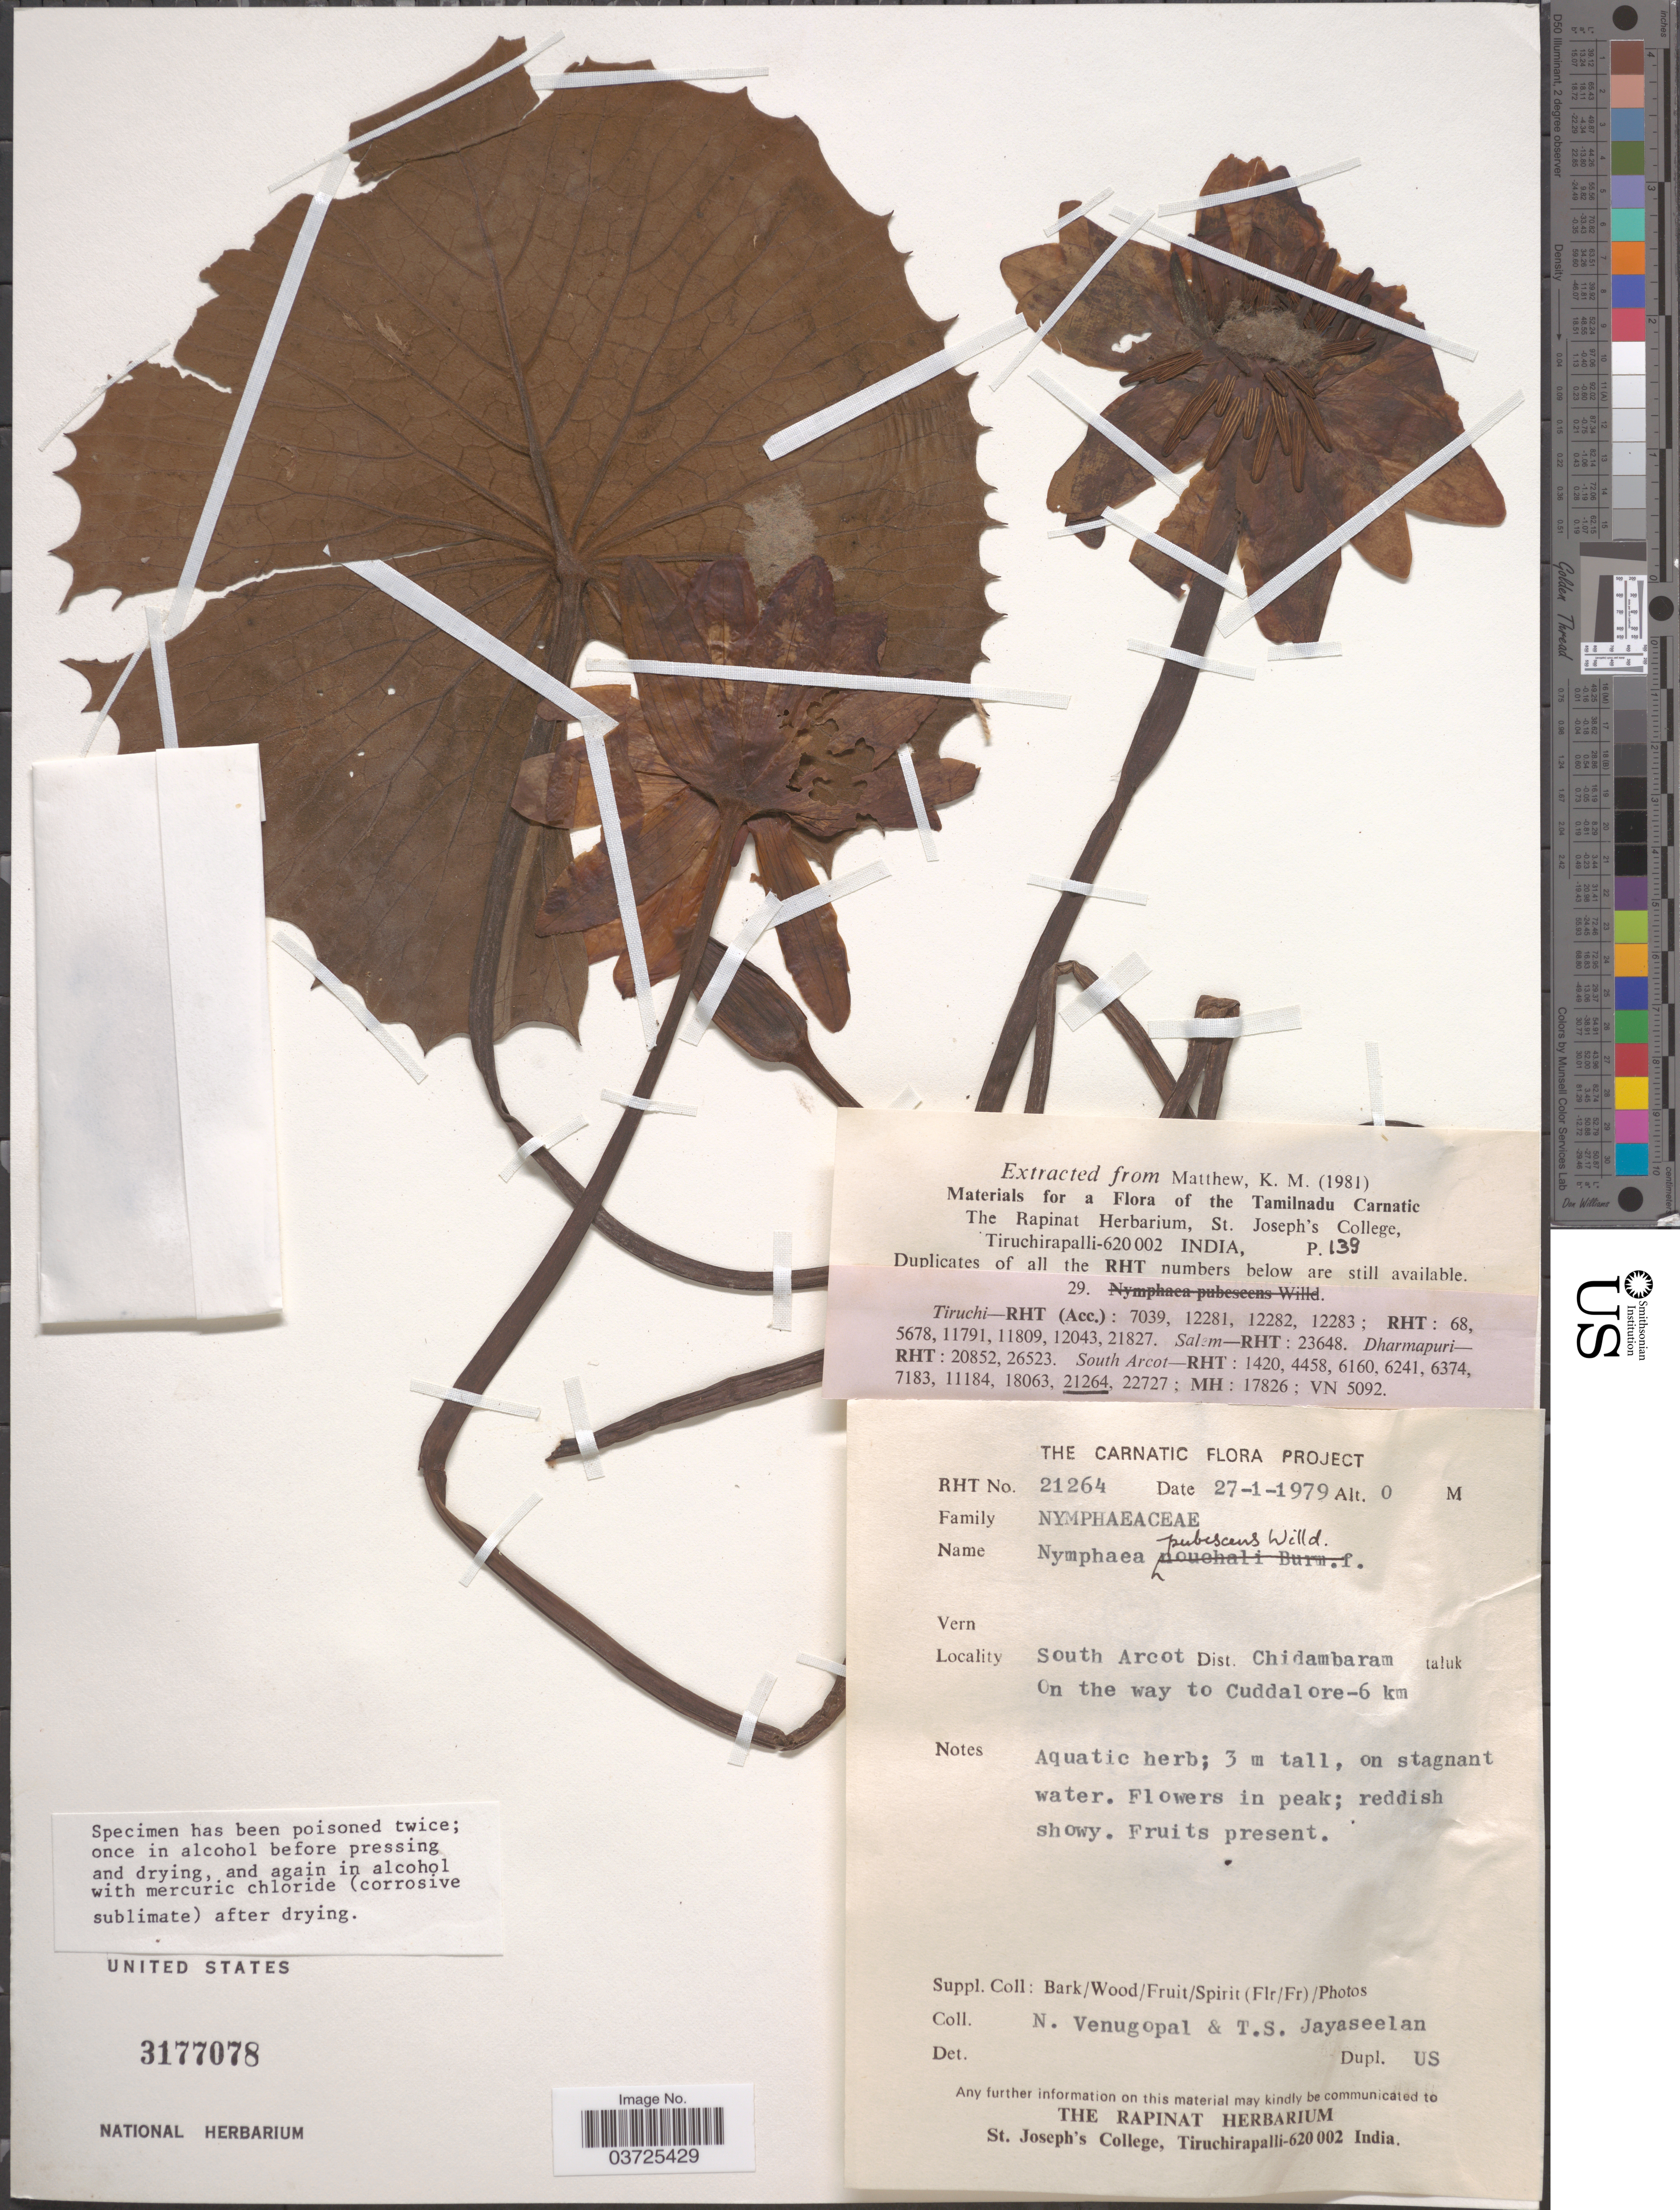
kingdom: Plantae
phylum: Tracheophyta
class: Magnoliopsida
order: Nymphaeales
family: Nymphaeaceae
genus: Nymphaea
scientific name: Nymphaea pubescens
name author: Willd.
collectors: N. Venugopal & T. S. Jayaseelan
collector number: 21264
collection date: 1979-01-27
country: India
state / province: Tamil Nadu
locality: The Carnatic Flora Project. South Arcot Dist. Chidambaram taluk. On the way to Cuddalore- 6 km.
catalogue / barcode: US 3177078